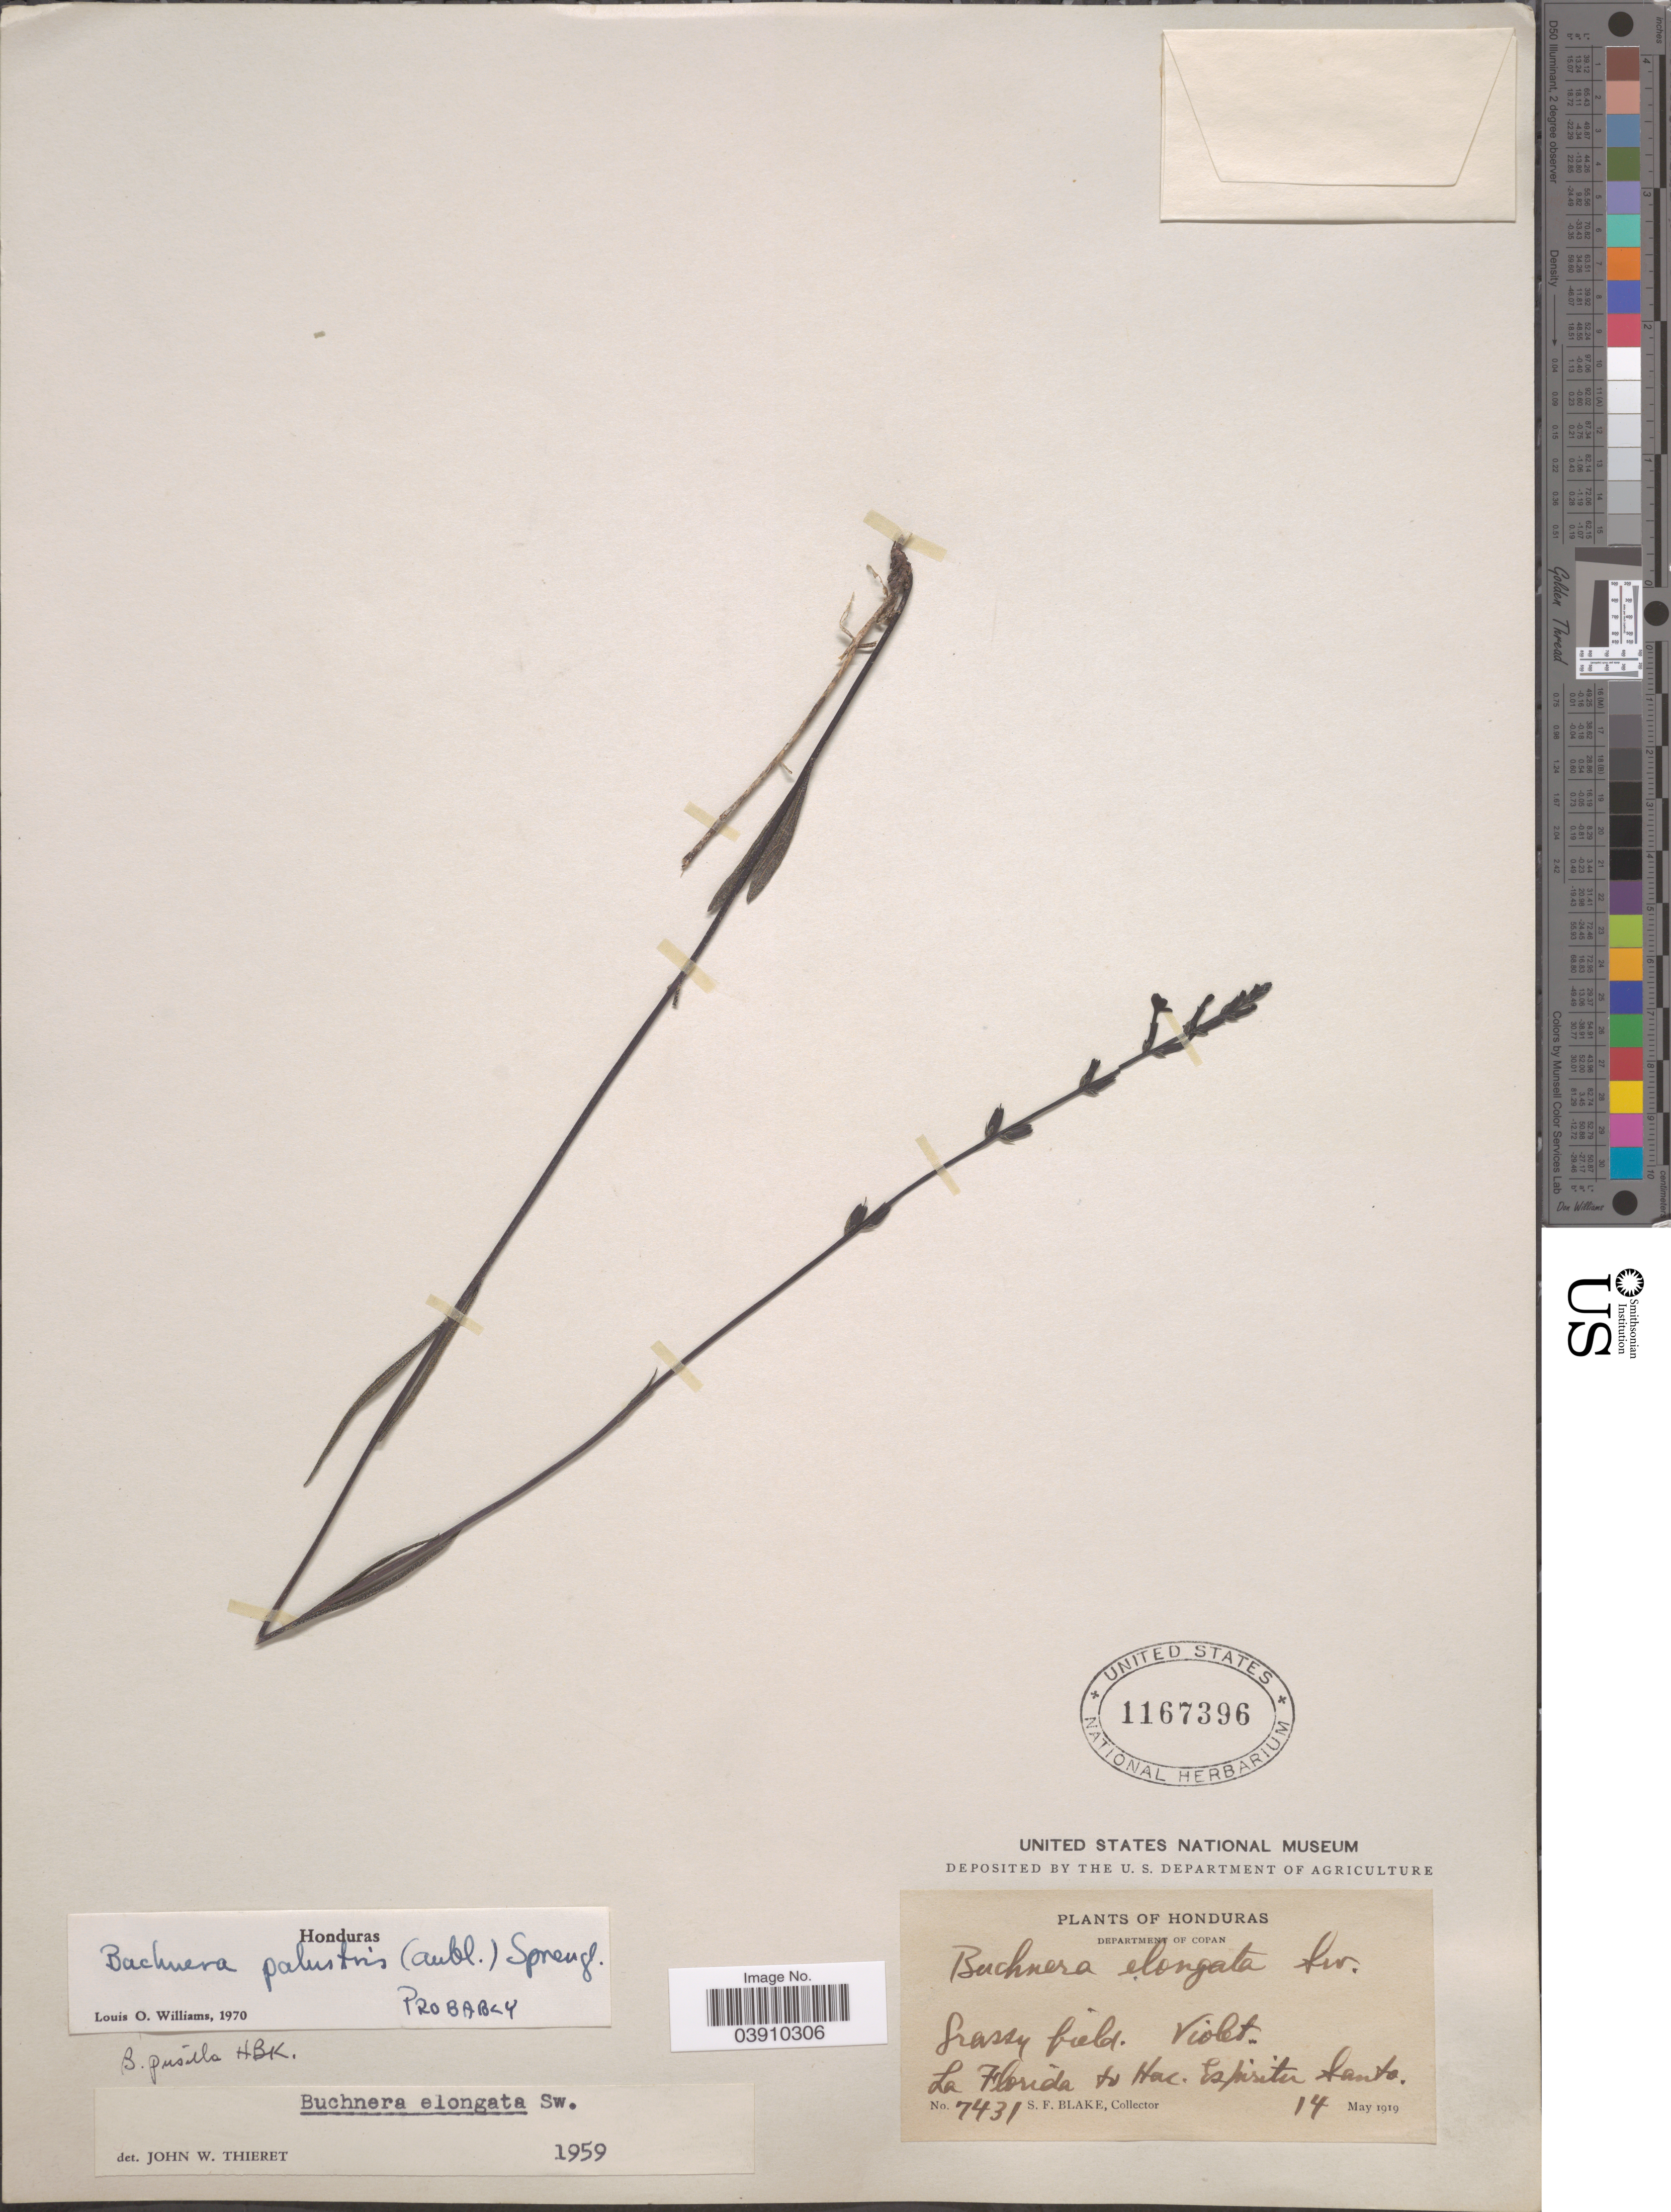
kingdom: Plantae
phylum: Tracheophyta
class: Magnoliopsida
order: Lamiales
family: Orobanchaceae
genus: Buchnera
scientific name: Buchnera palustris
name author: (Aubl.) Spreng.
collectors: S. Blake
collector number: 7431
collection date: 1919-05-14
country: Honduras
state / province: Copan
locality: Department of Copan. La Florida to Hac. Espiritu Santo.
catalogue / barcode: US 1167396